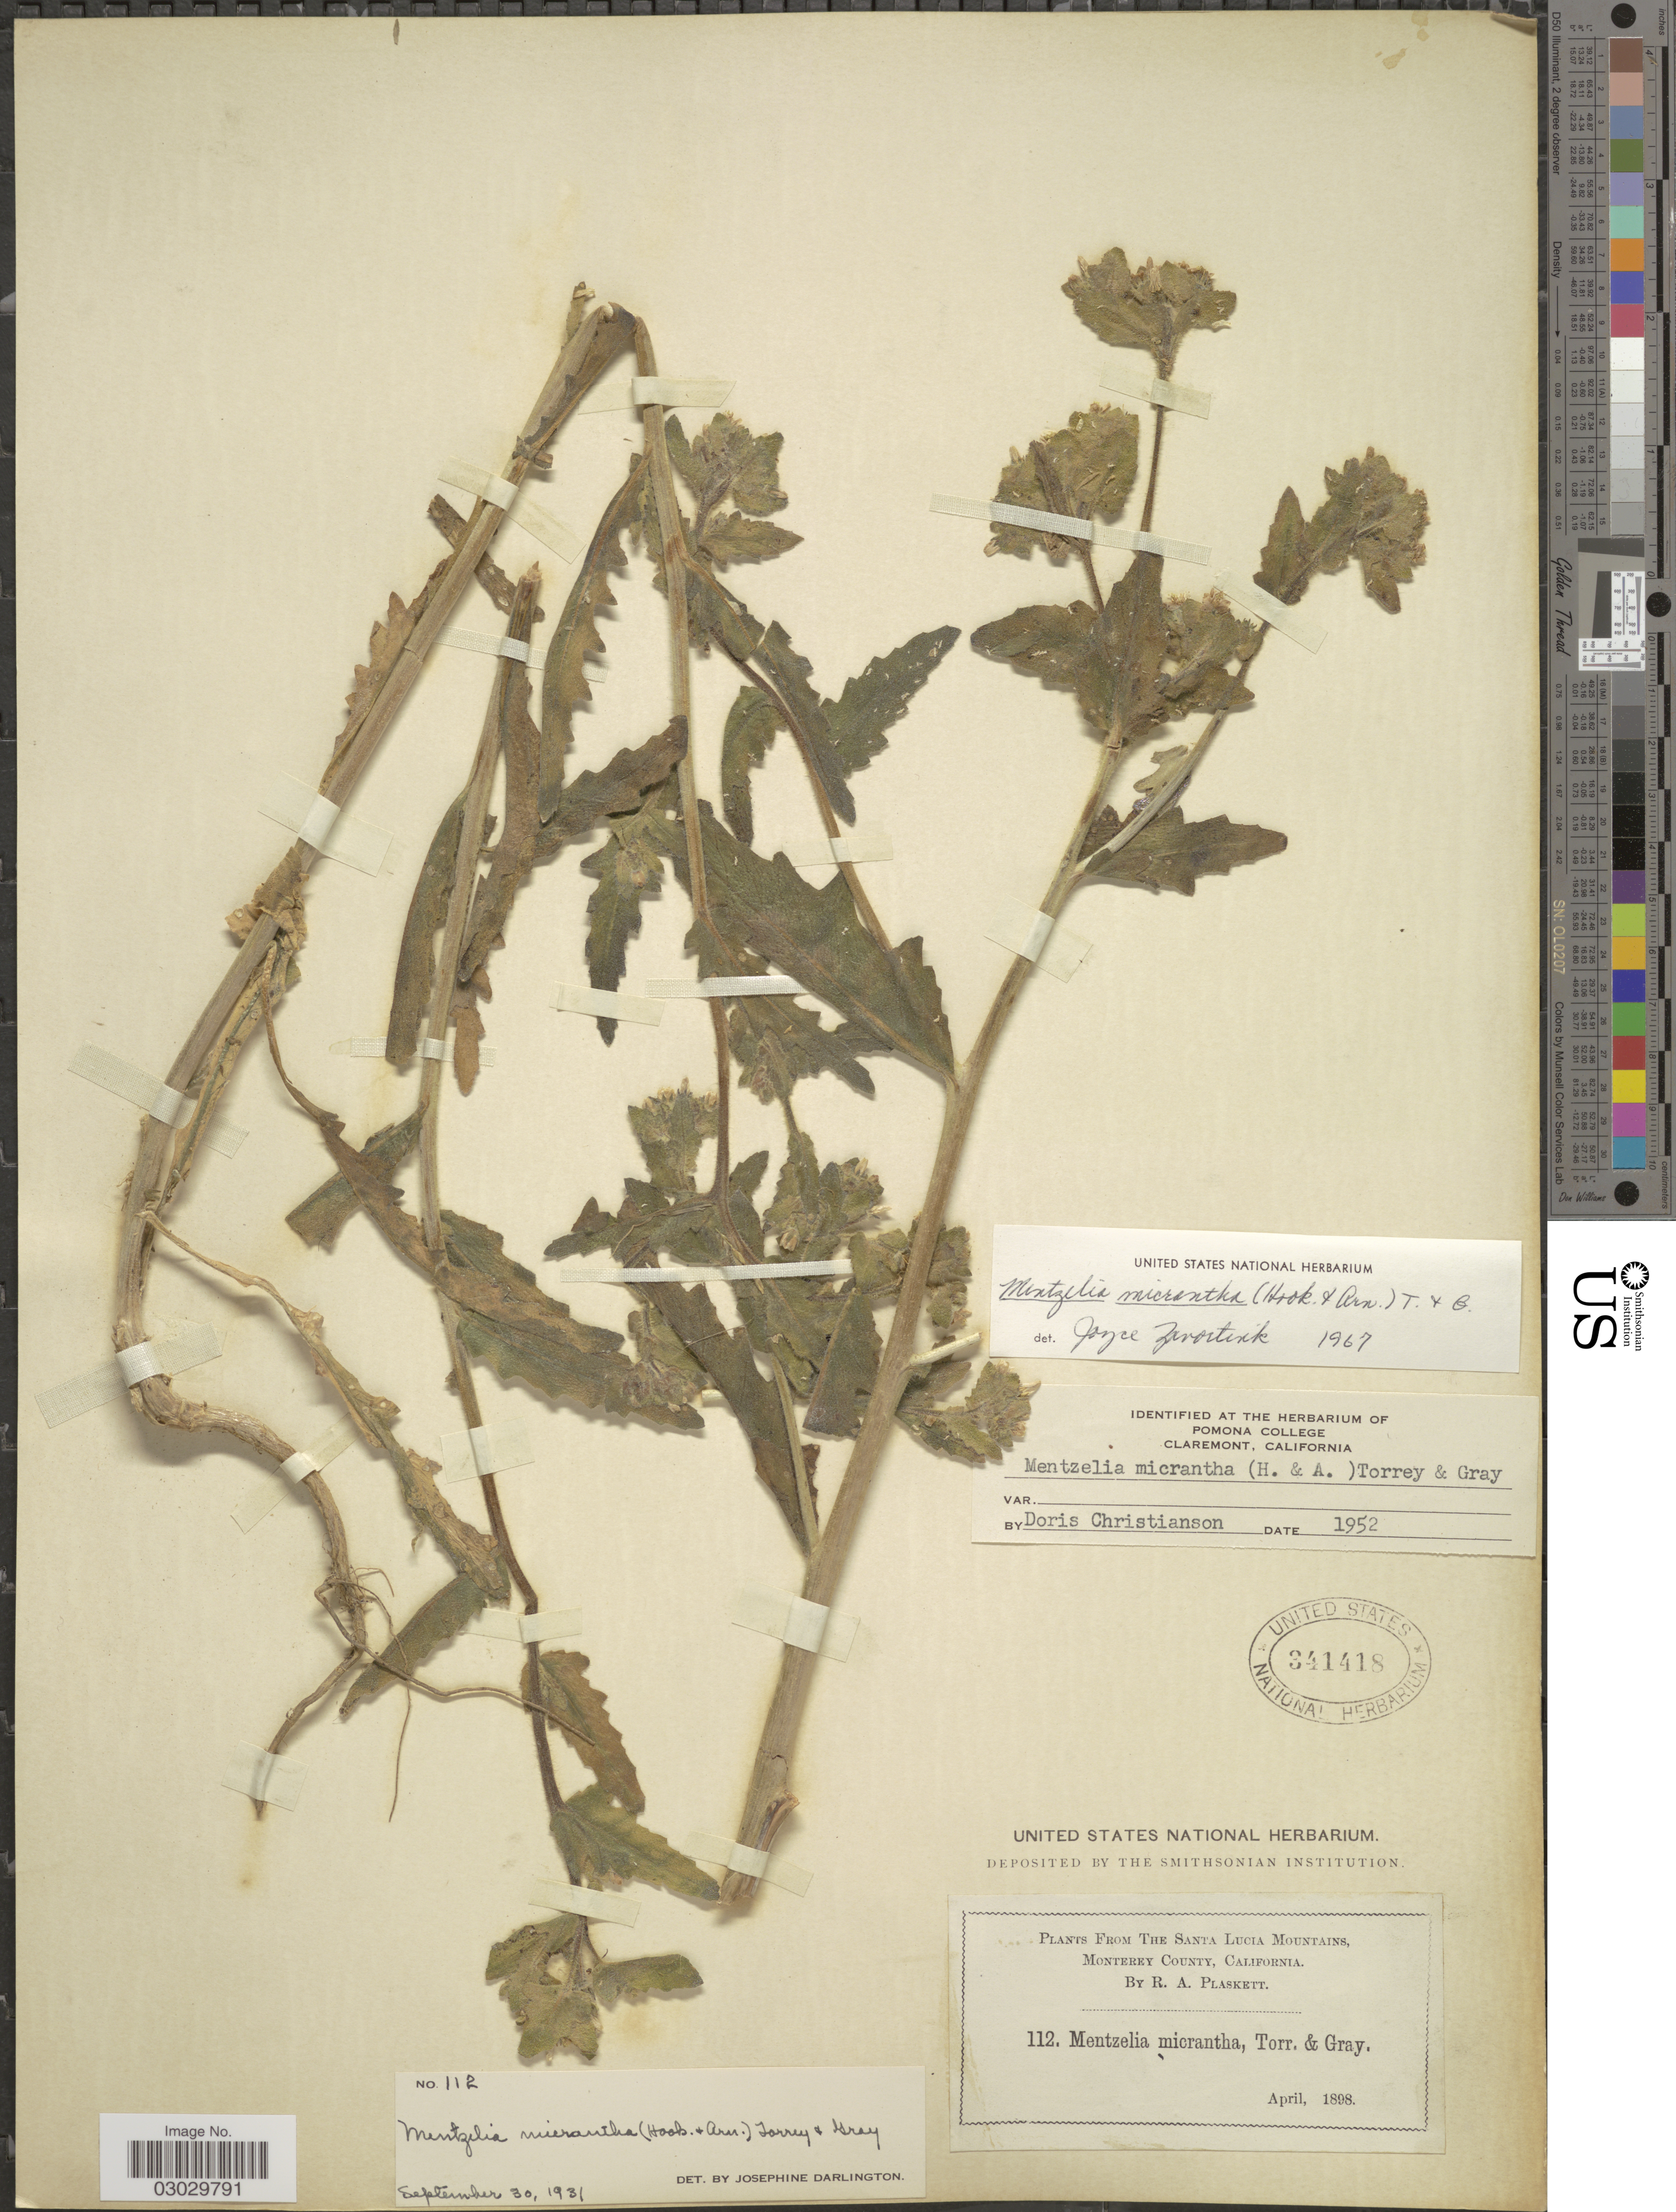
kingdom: Plantae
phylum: Tracheophyta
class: Magnoliopsida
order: Cornales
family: Loasaceae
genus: Mentzelia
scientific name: Mentzelia micrantha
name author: (Hook.) Torr. & A. Gray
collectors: R. Plaskett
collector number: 112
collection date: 1898-04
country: United States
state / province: California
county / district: Monterey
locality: The Santa Lucia Mountains, Monterey County.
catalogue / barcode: US 341418